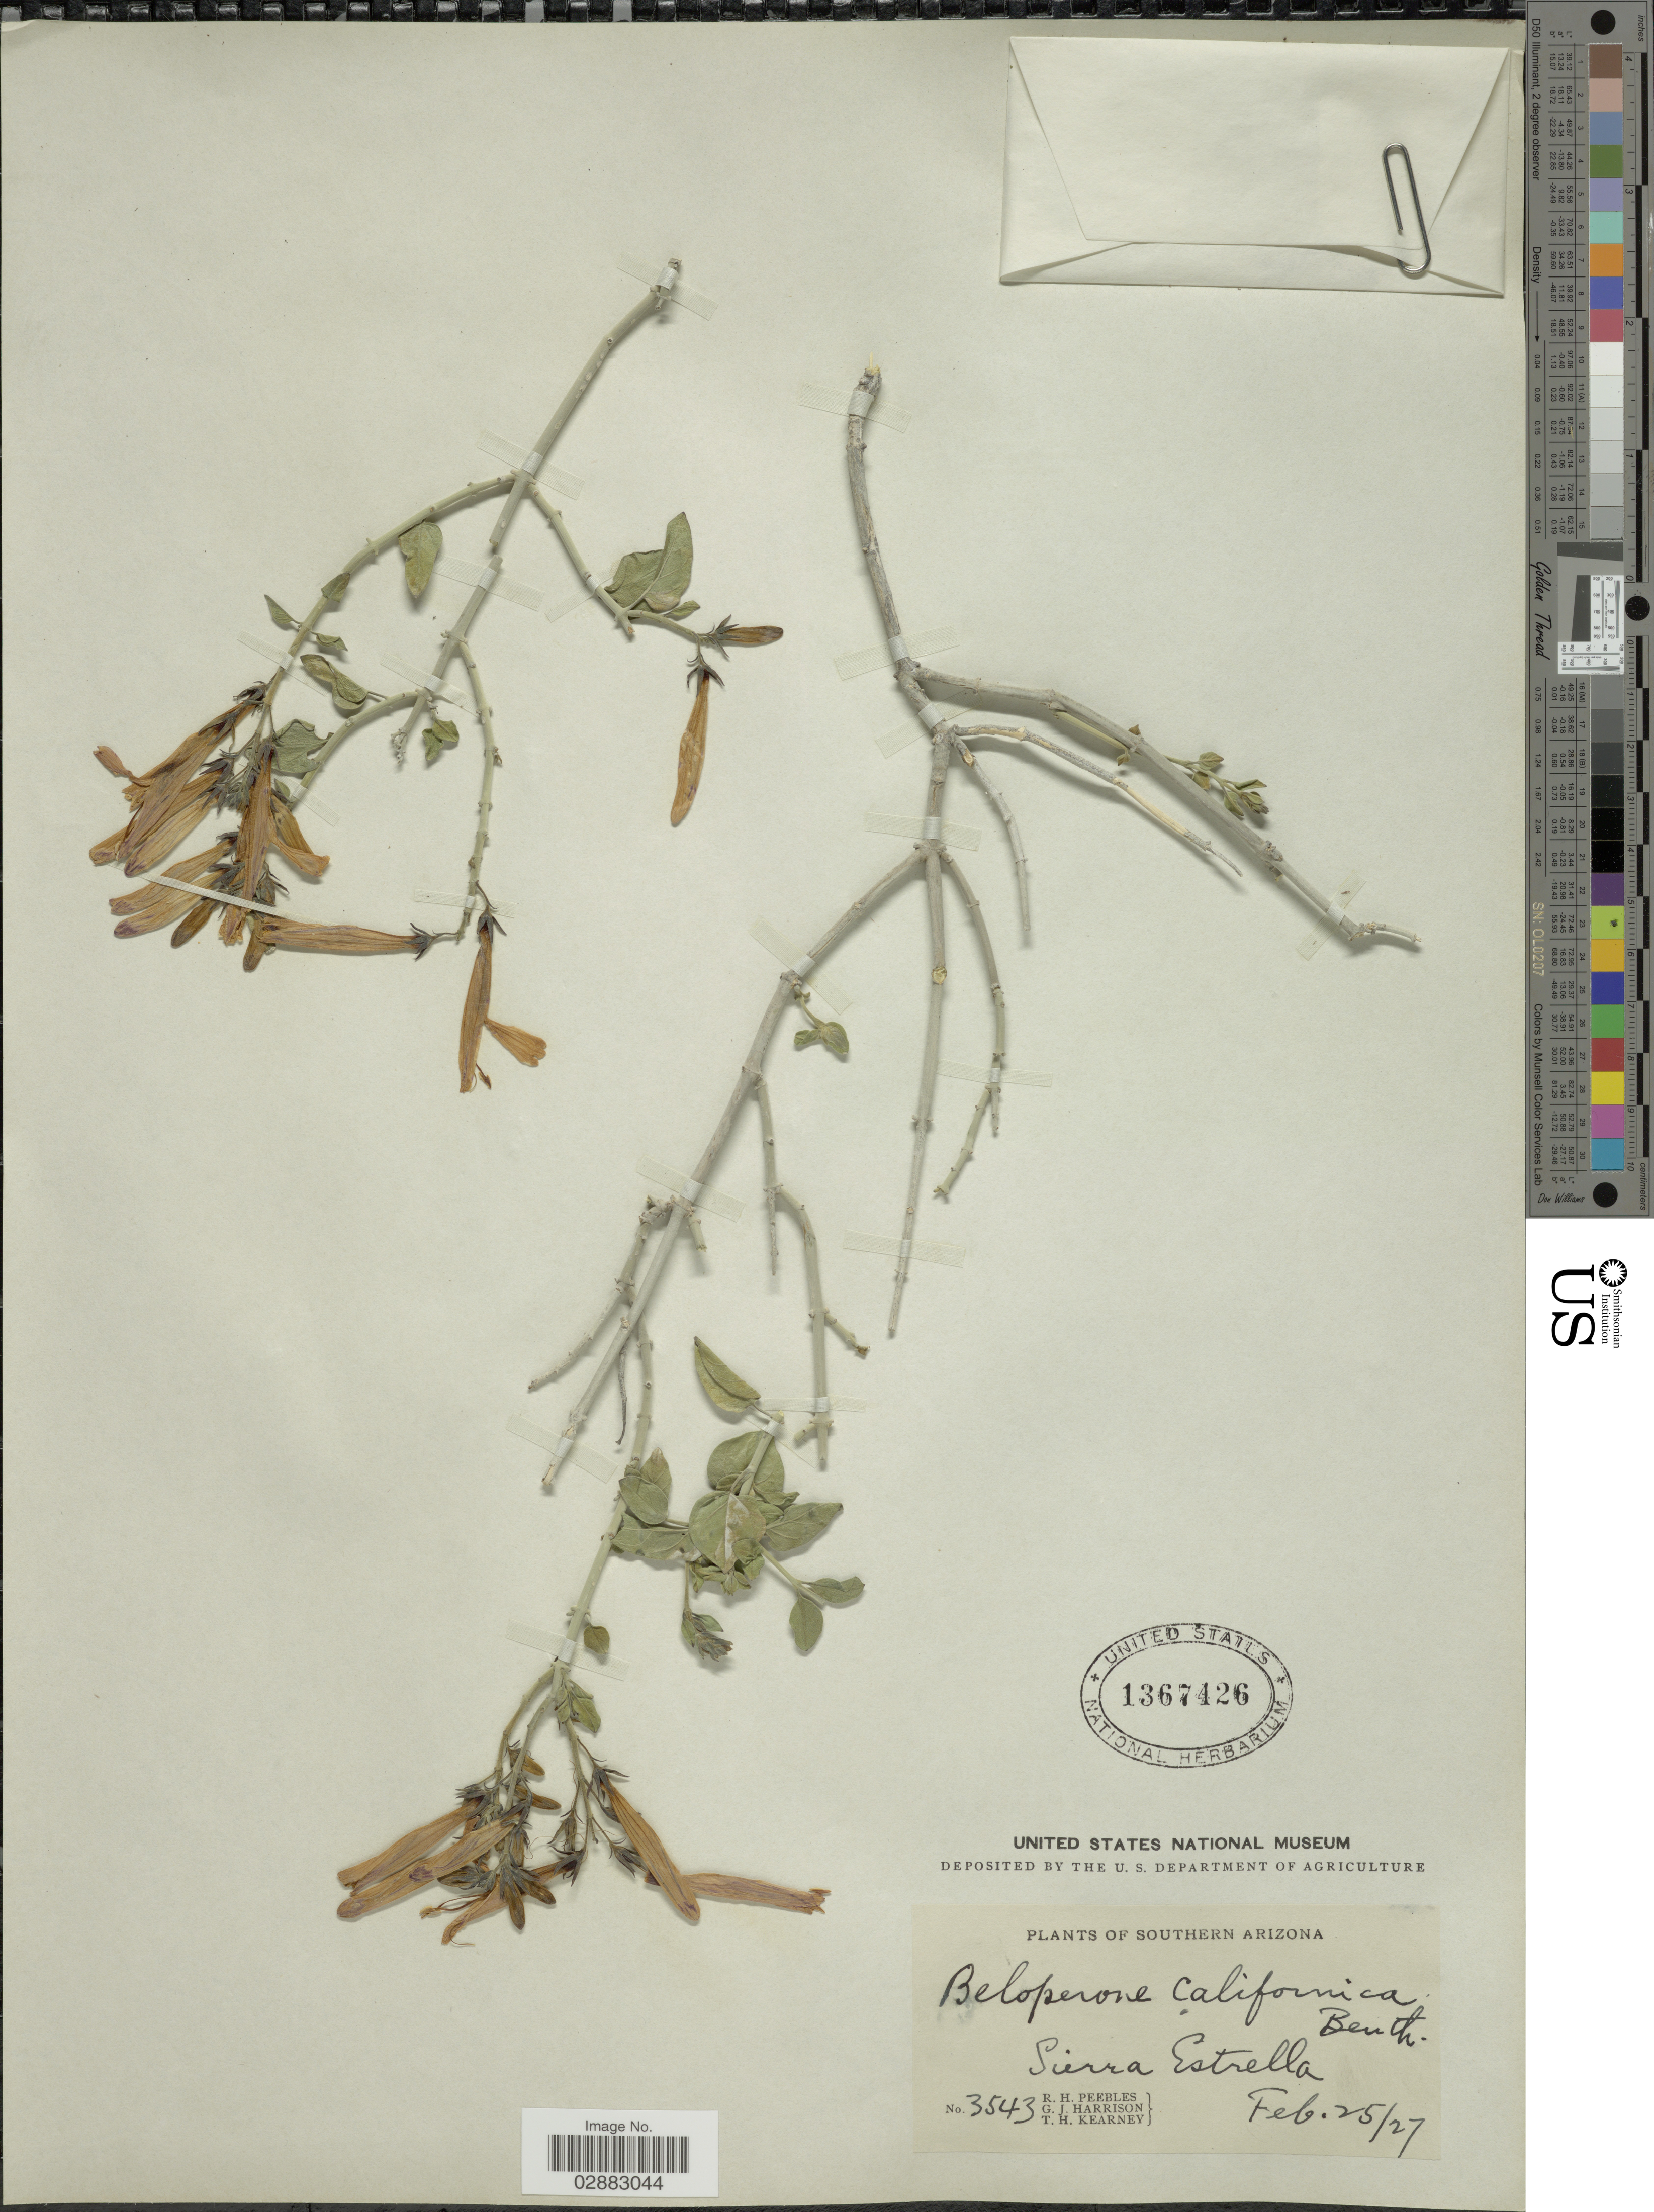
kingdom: Plantae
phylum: Tracheophyta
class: Magnoliopsida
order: Lamiales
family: Acanthaceae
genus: Beloperone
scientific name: Beloperone californica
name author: Benth.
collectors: R. H. Peebles, G. J. Harrison & T. H. Kearney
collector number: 3543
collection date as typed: Transcribed d/m/y: 25/2/27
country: United States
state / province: Arizona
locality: Southern Arizona. Sierra Estrella.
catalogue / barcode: US 1367426